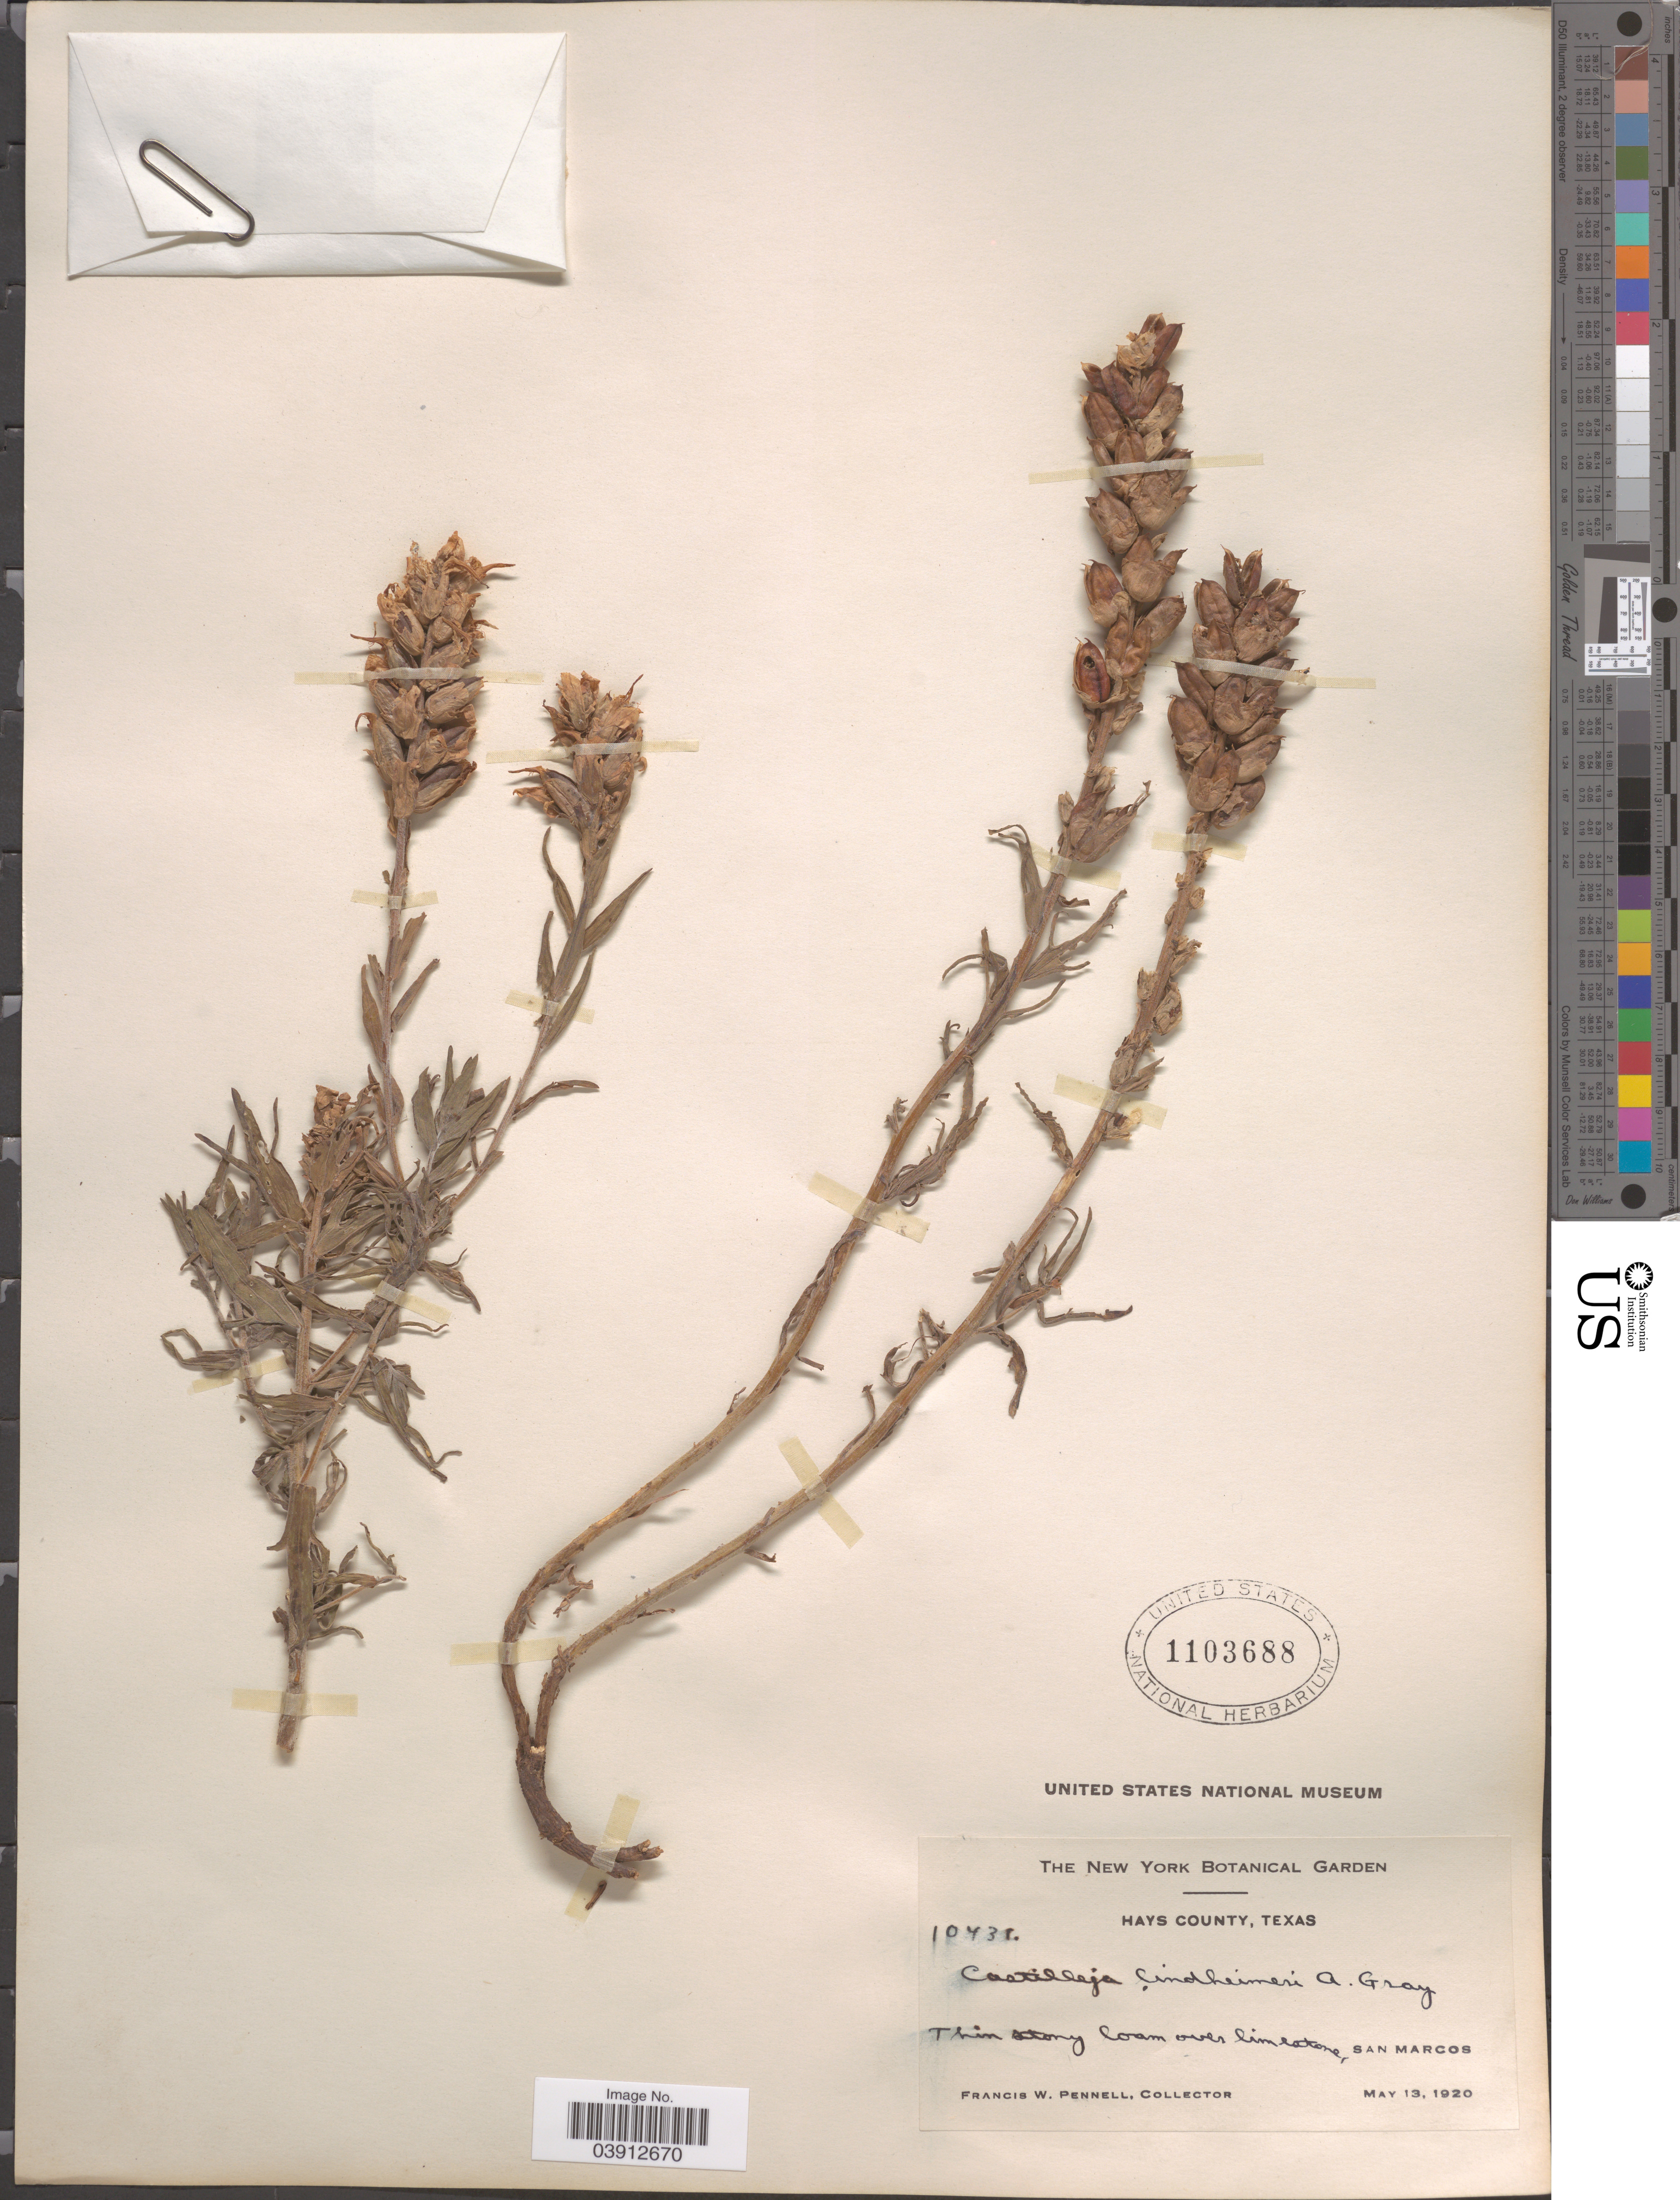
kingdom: Plantae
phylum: Tracheophyta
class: Magnoliopsida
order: Lamiales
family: Orobanchaceae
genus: Castilleja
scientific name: Castilleja lindheimeri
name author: A. Gray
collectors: F. W. Pennell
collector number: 10431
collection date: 1920-05-13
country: United States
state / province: Texas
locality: Hays County. Thin stony loam over limestone, San Marcos.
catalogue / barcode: US 1103688